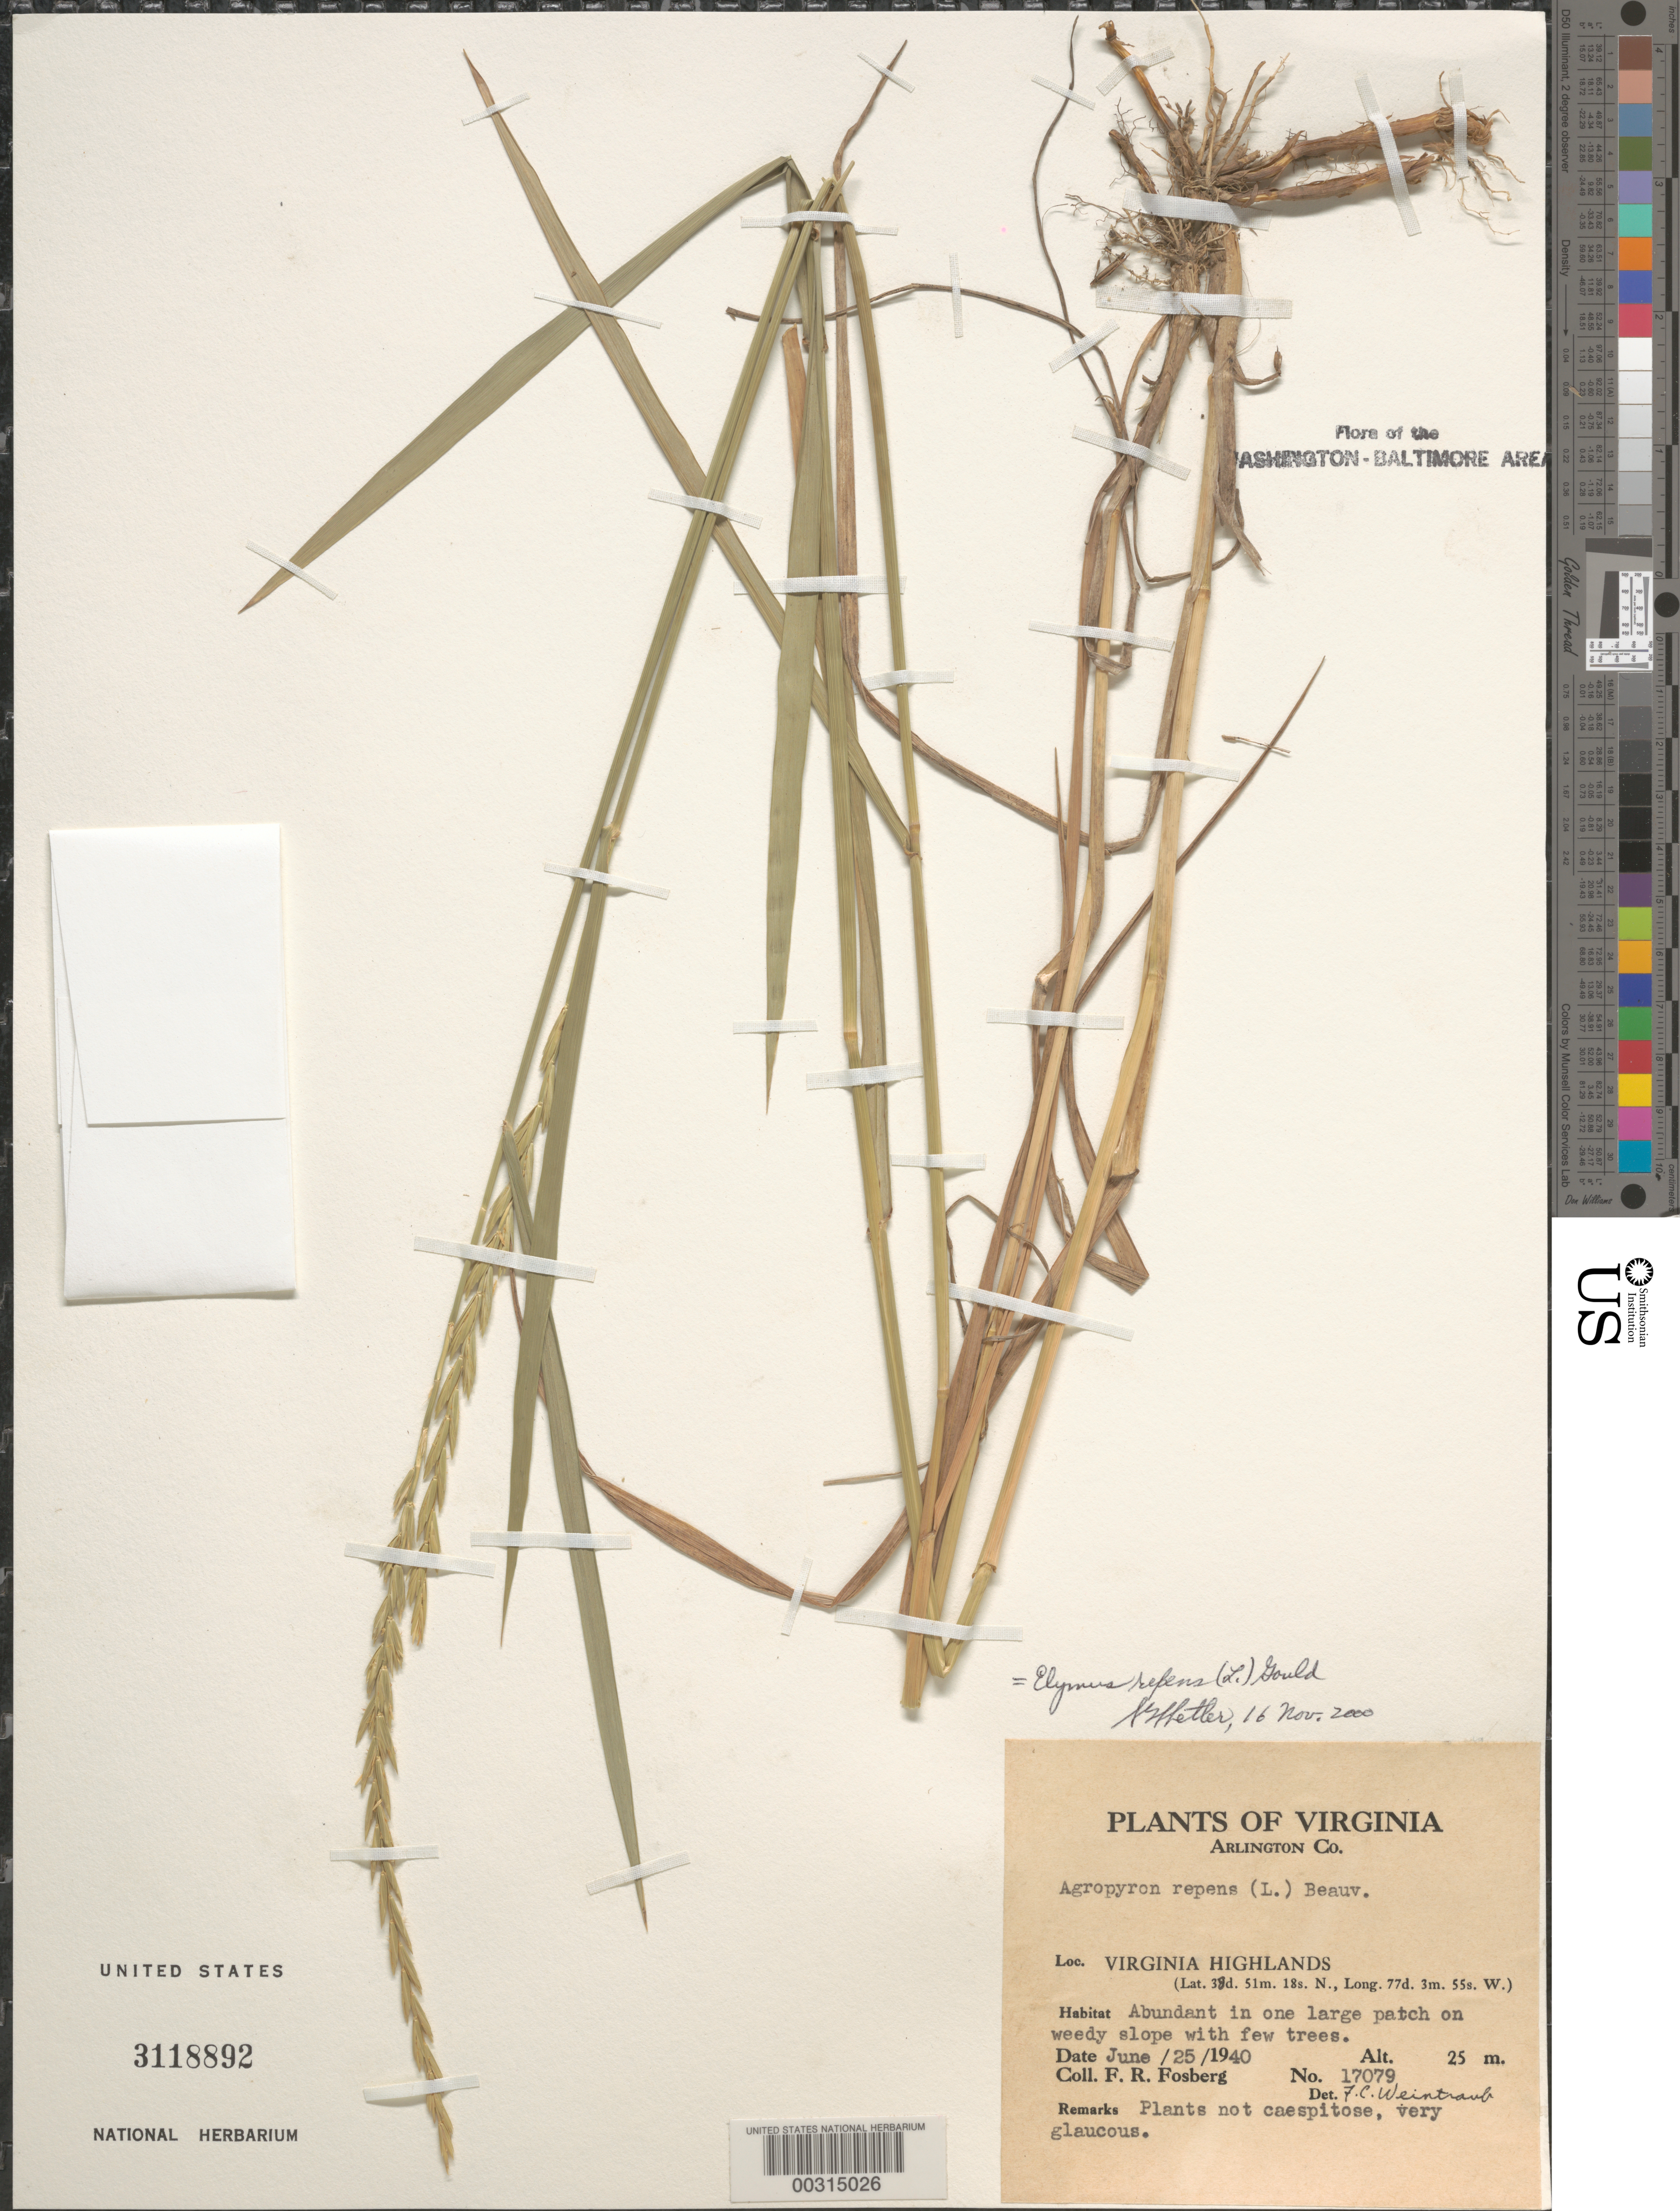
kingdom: Plantae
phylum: Tracheophyta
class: Liliopsida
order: Poales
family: Poaceae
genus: Elymus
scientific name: Elymus repens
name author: (L.) Gould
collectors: F. R. Fosberg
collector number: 17079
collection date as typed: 25 Jun 1940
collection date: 1940-06-25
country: United States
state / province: Virginia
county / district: Arlington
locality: Virginia Highlands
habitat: On weedy slope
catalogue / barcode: US 3118892